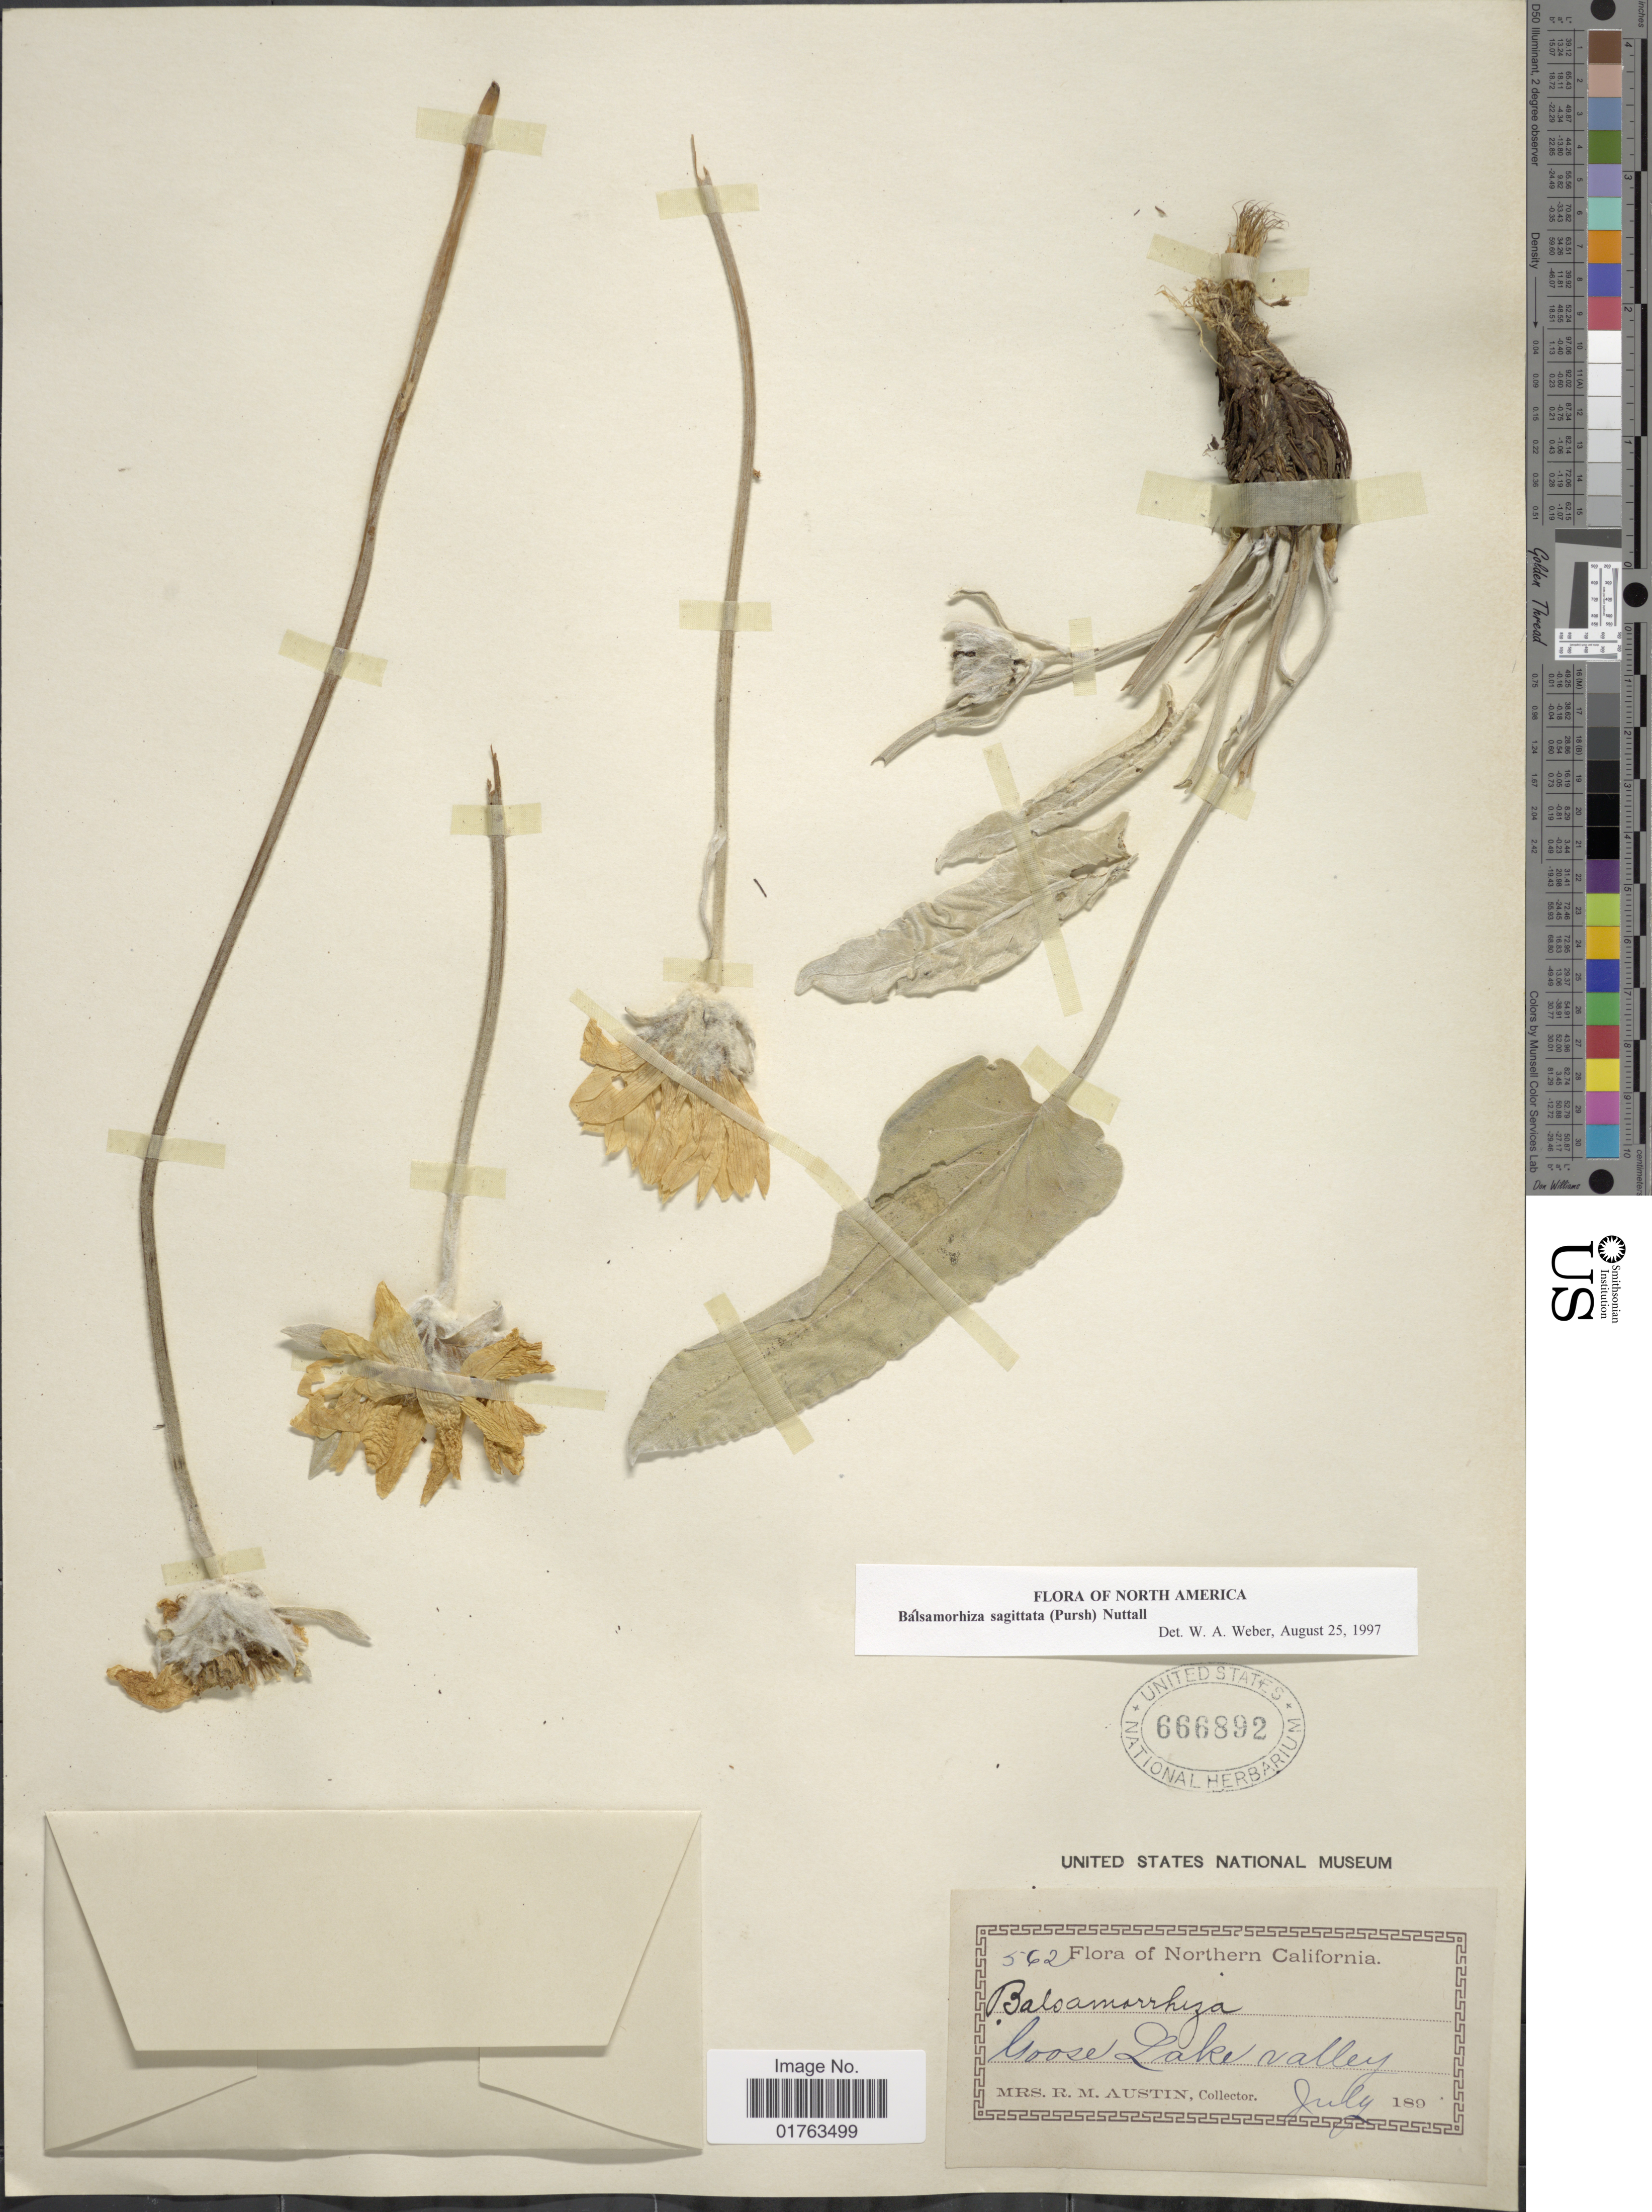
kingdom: Plantae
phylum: Tracheophyta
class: Magnoliopsida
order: Asterales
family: Asteraceae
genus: Balsamorhiza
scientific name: Balsamorhiza sagittata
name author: (Pursh) Nutt.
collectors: R. Austin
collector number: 562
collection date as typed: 189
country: United States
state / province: California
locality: Northern California, Goose Lake valley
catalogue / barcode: US 666892